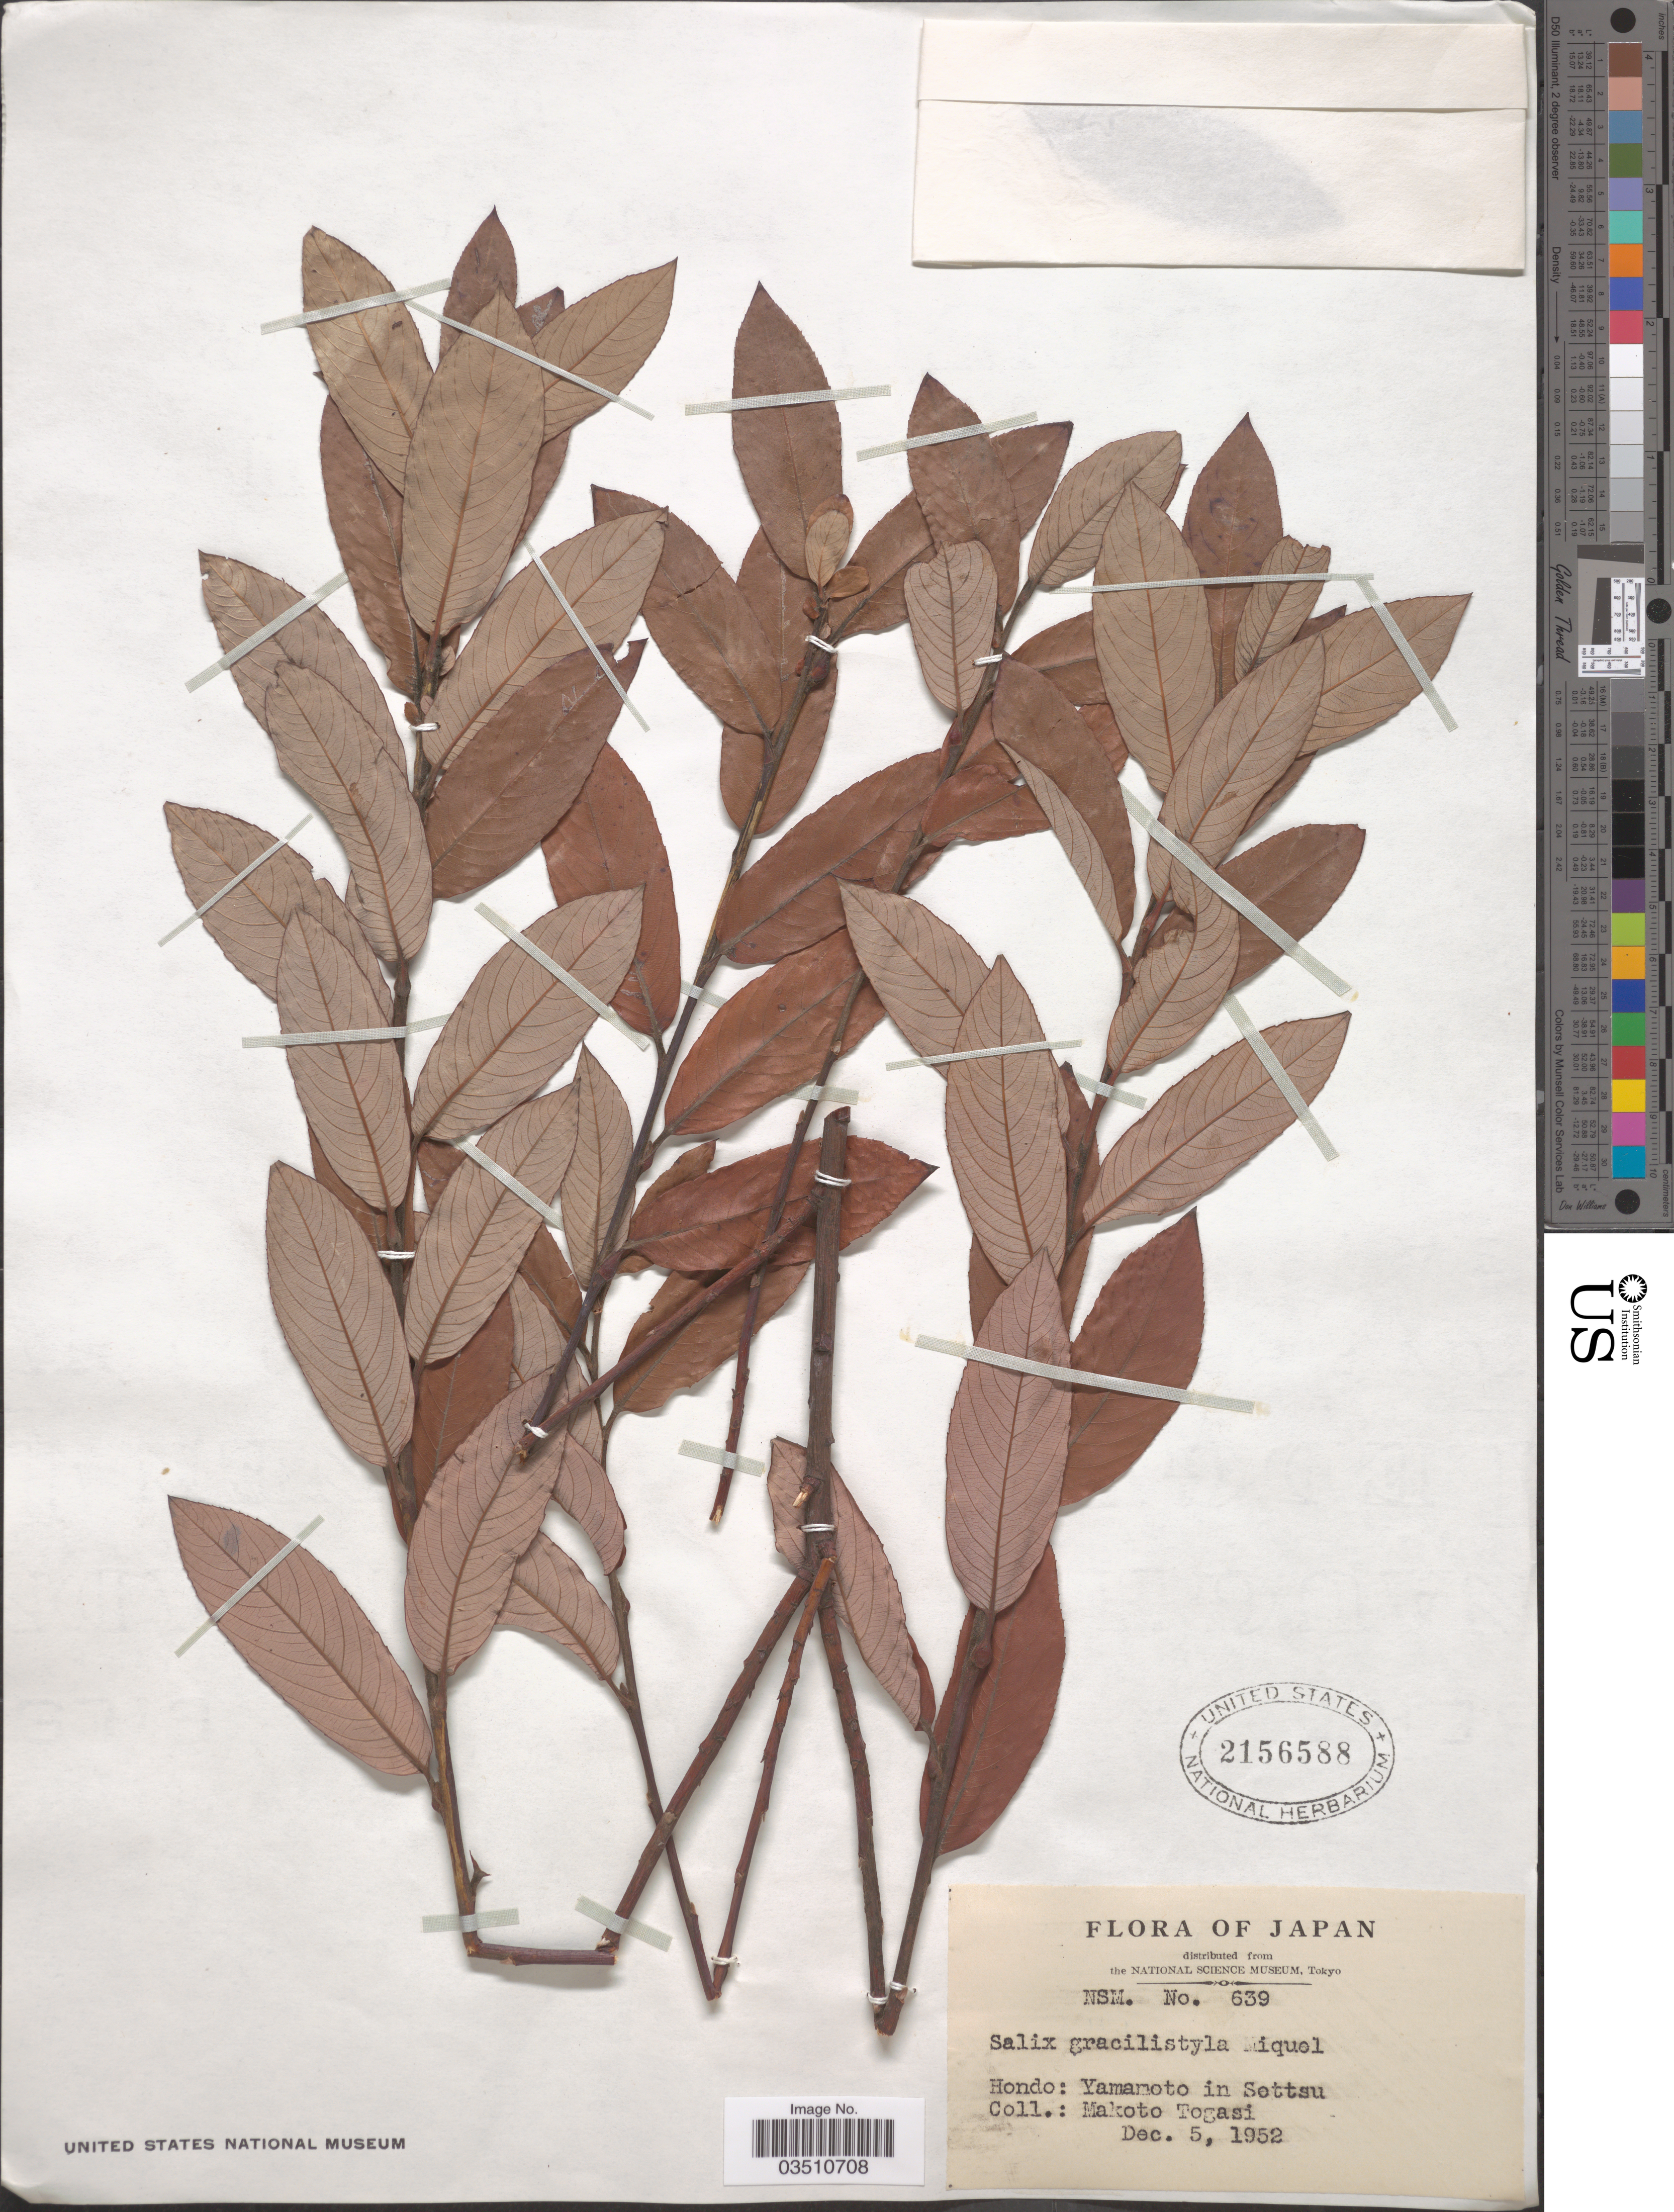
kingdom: Plantae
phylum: Tracheophyta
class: Magnoliopsida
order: Malpighiales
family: Salicaceae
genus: Salix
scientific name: Salix gracilistyla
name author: Miq.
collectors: M. Togasi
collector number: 639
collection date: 1952-12-05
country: Japan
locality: Hondo: Yamamoto in Settsu.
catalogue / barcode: US 2156588